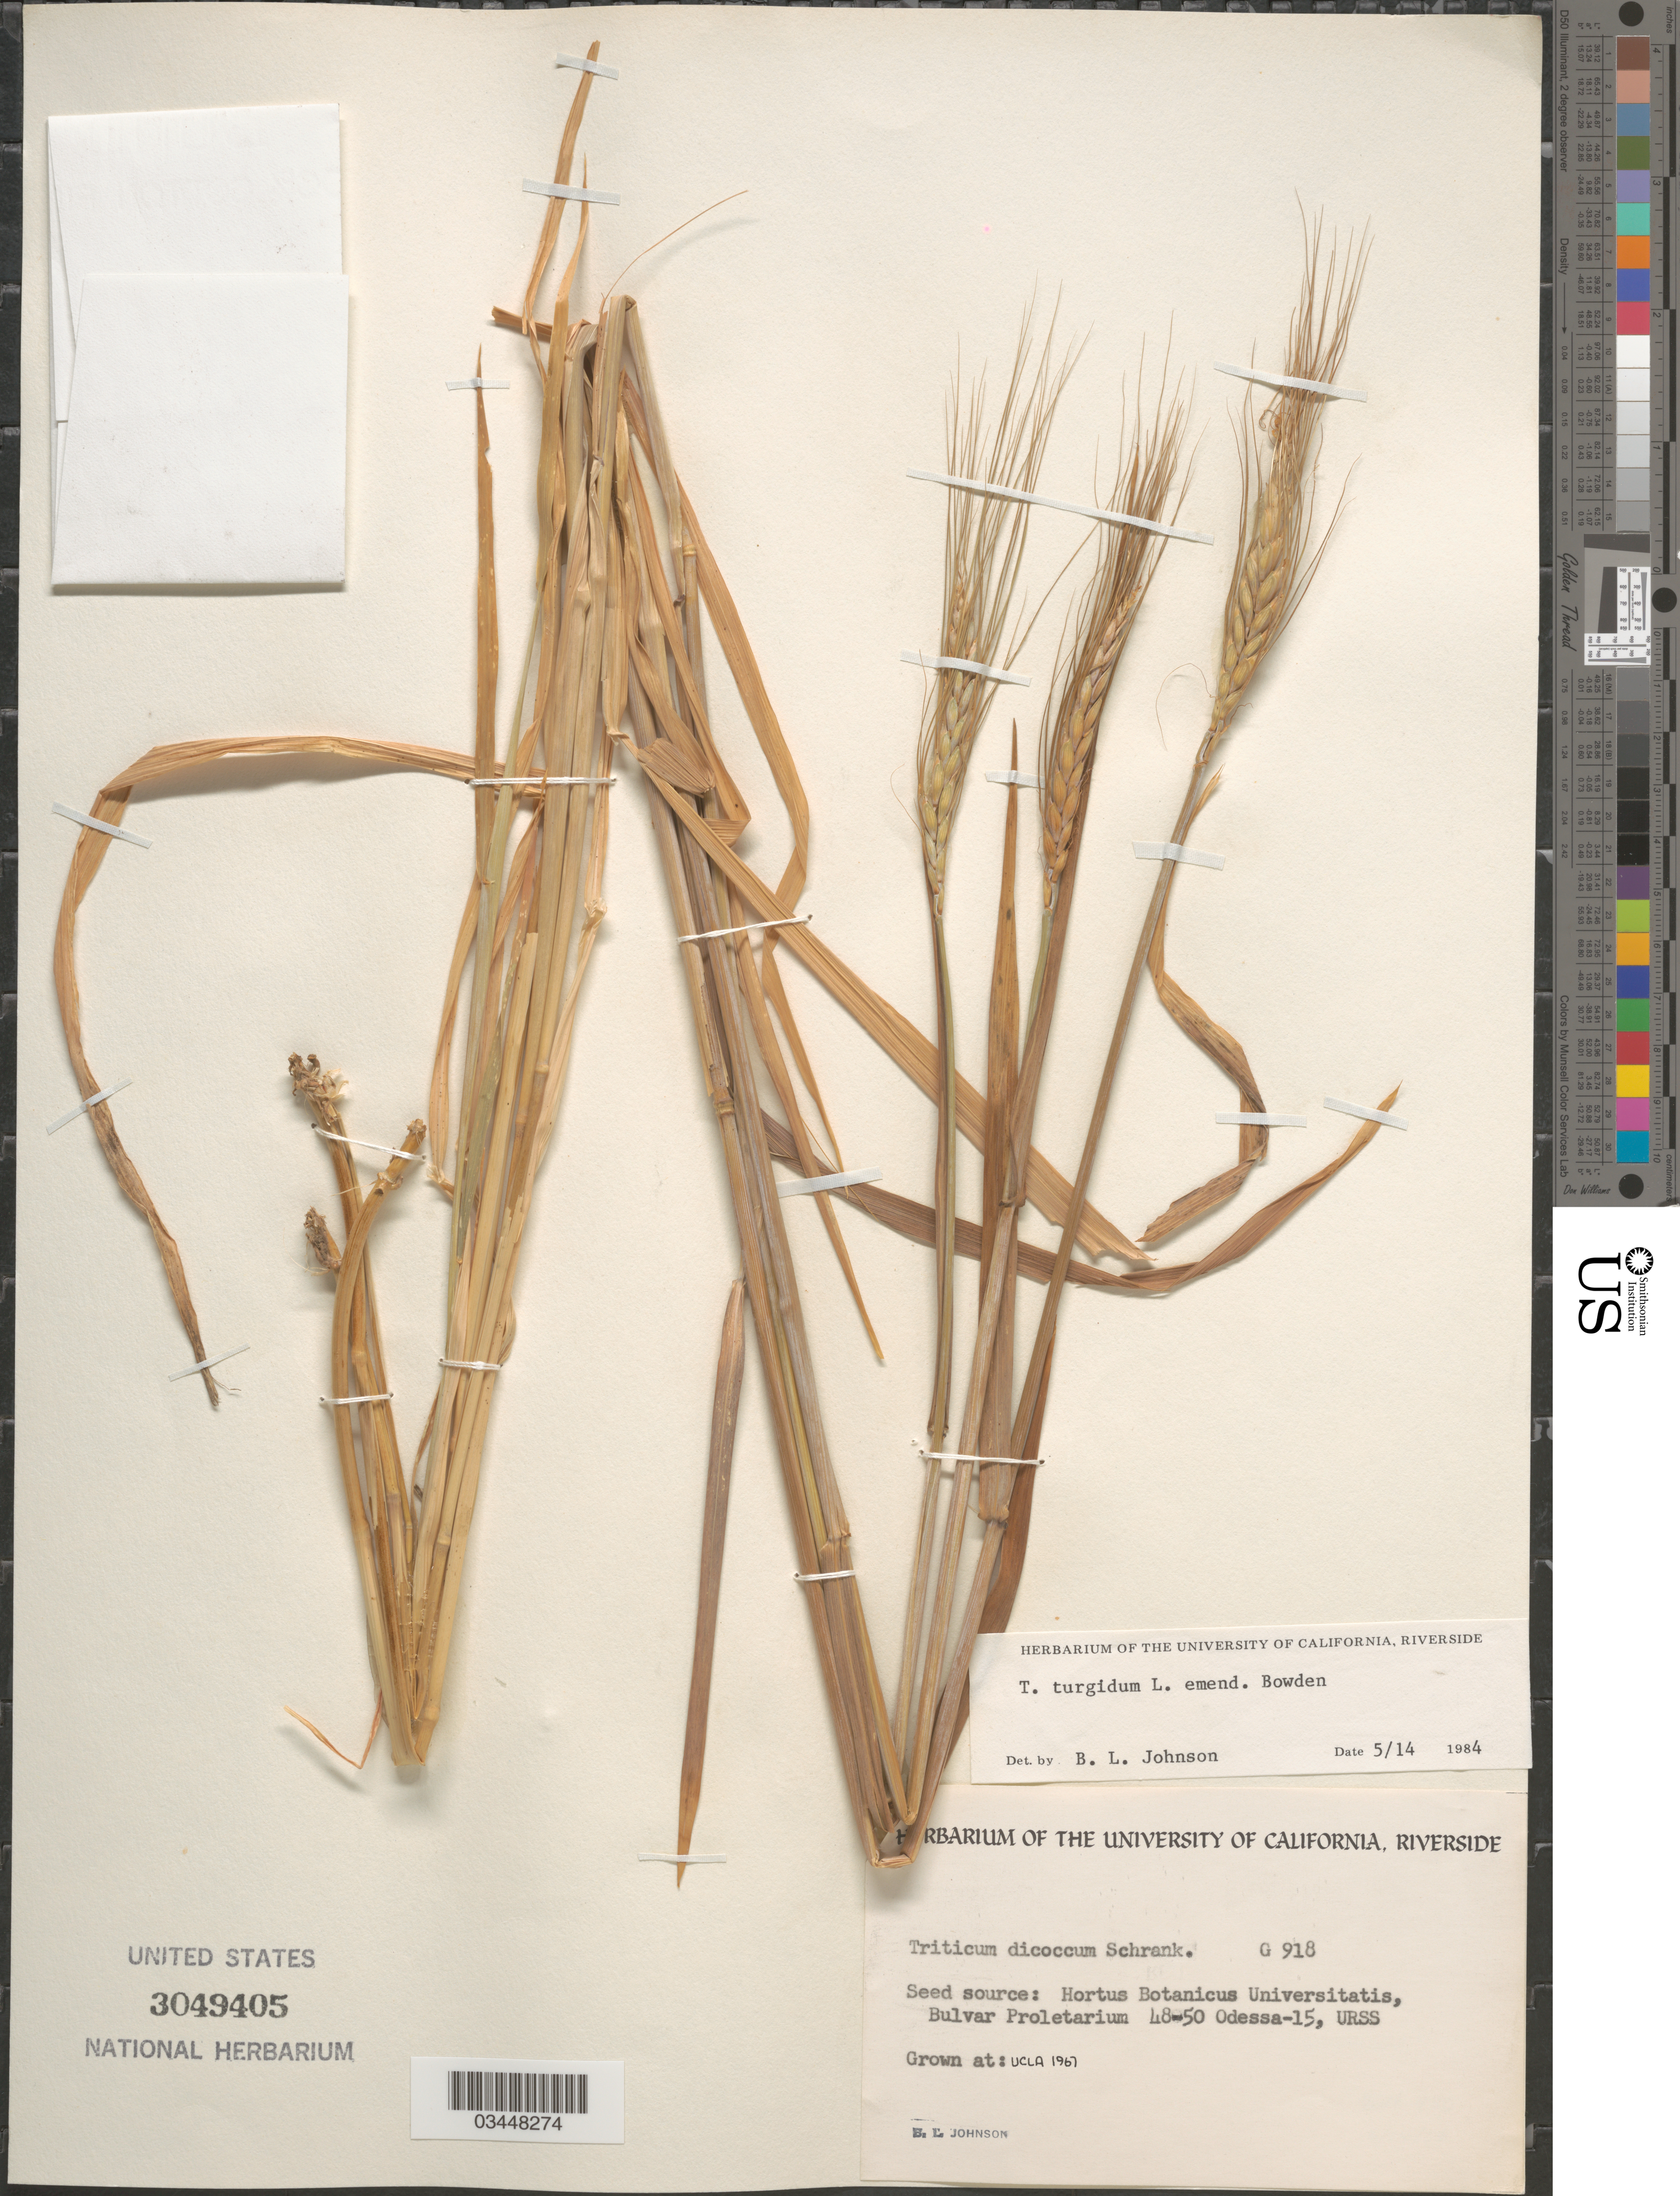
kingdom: Plantae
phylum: Tracheophyta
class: Liliopsida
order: Poales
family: Poaceae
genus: Triticum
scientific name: Triticum turgidum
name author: L.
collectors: B. Johnson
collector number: G918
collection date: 1967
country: United States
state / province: California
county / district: Los Angeles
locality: UCLA.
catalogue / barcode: US 3049405